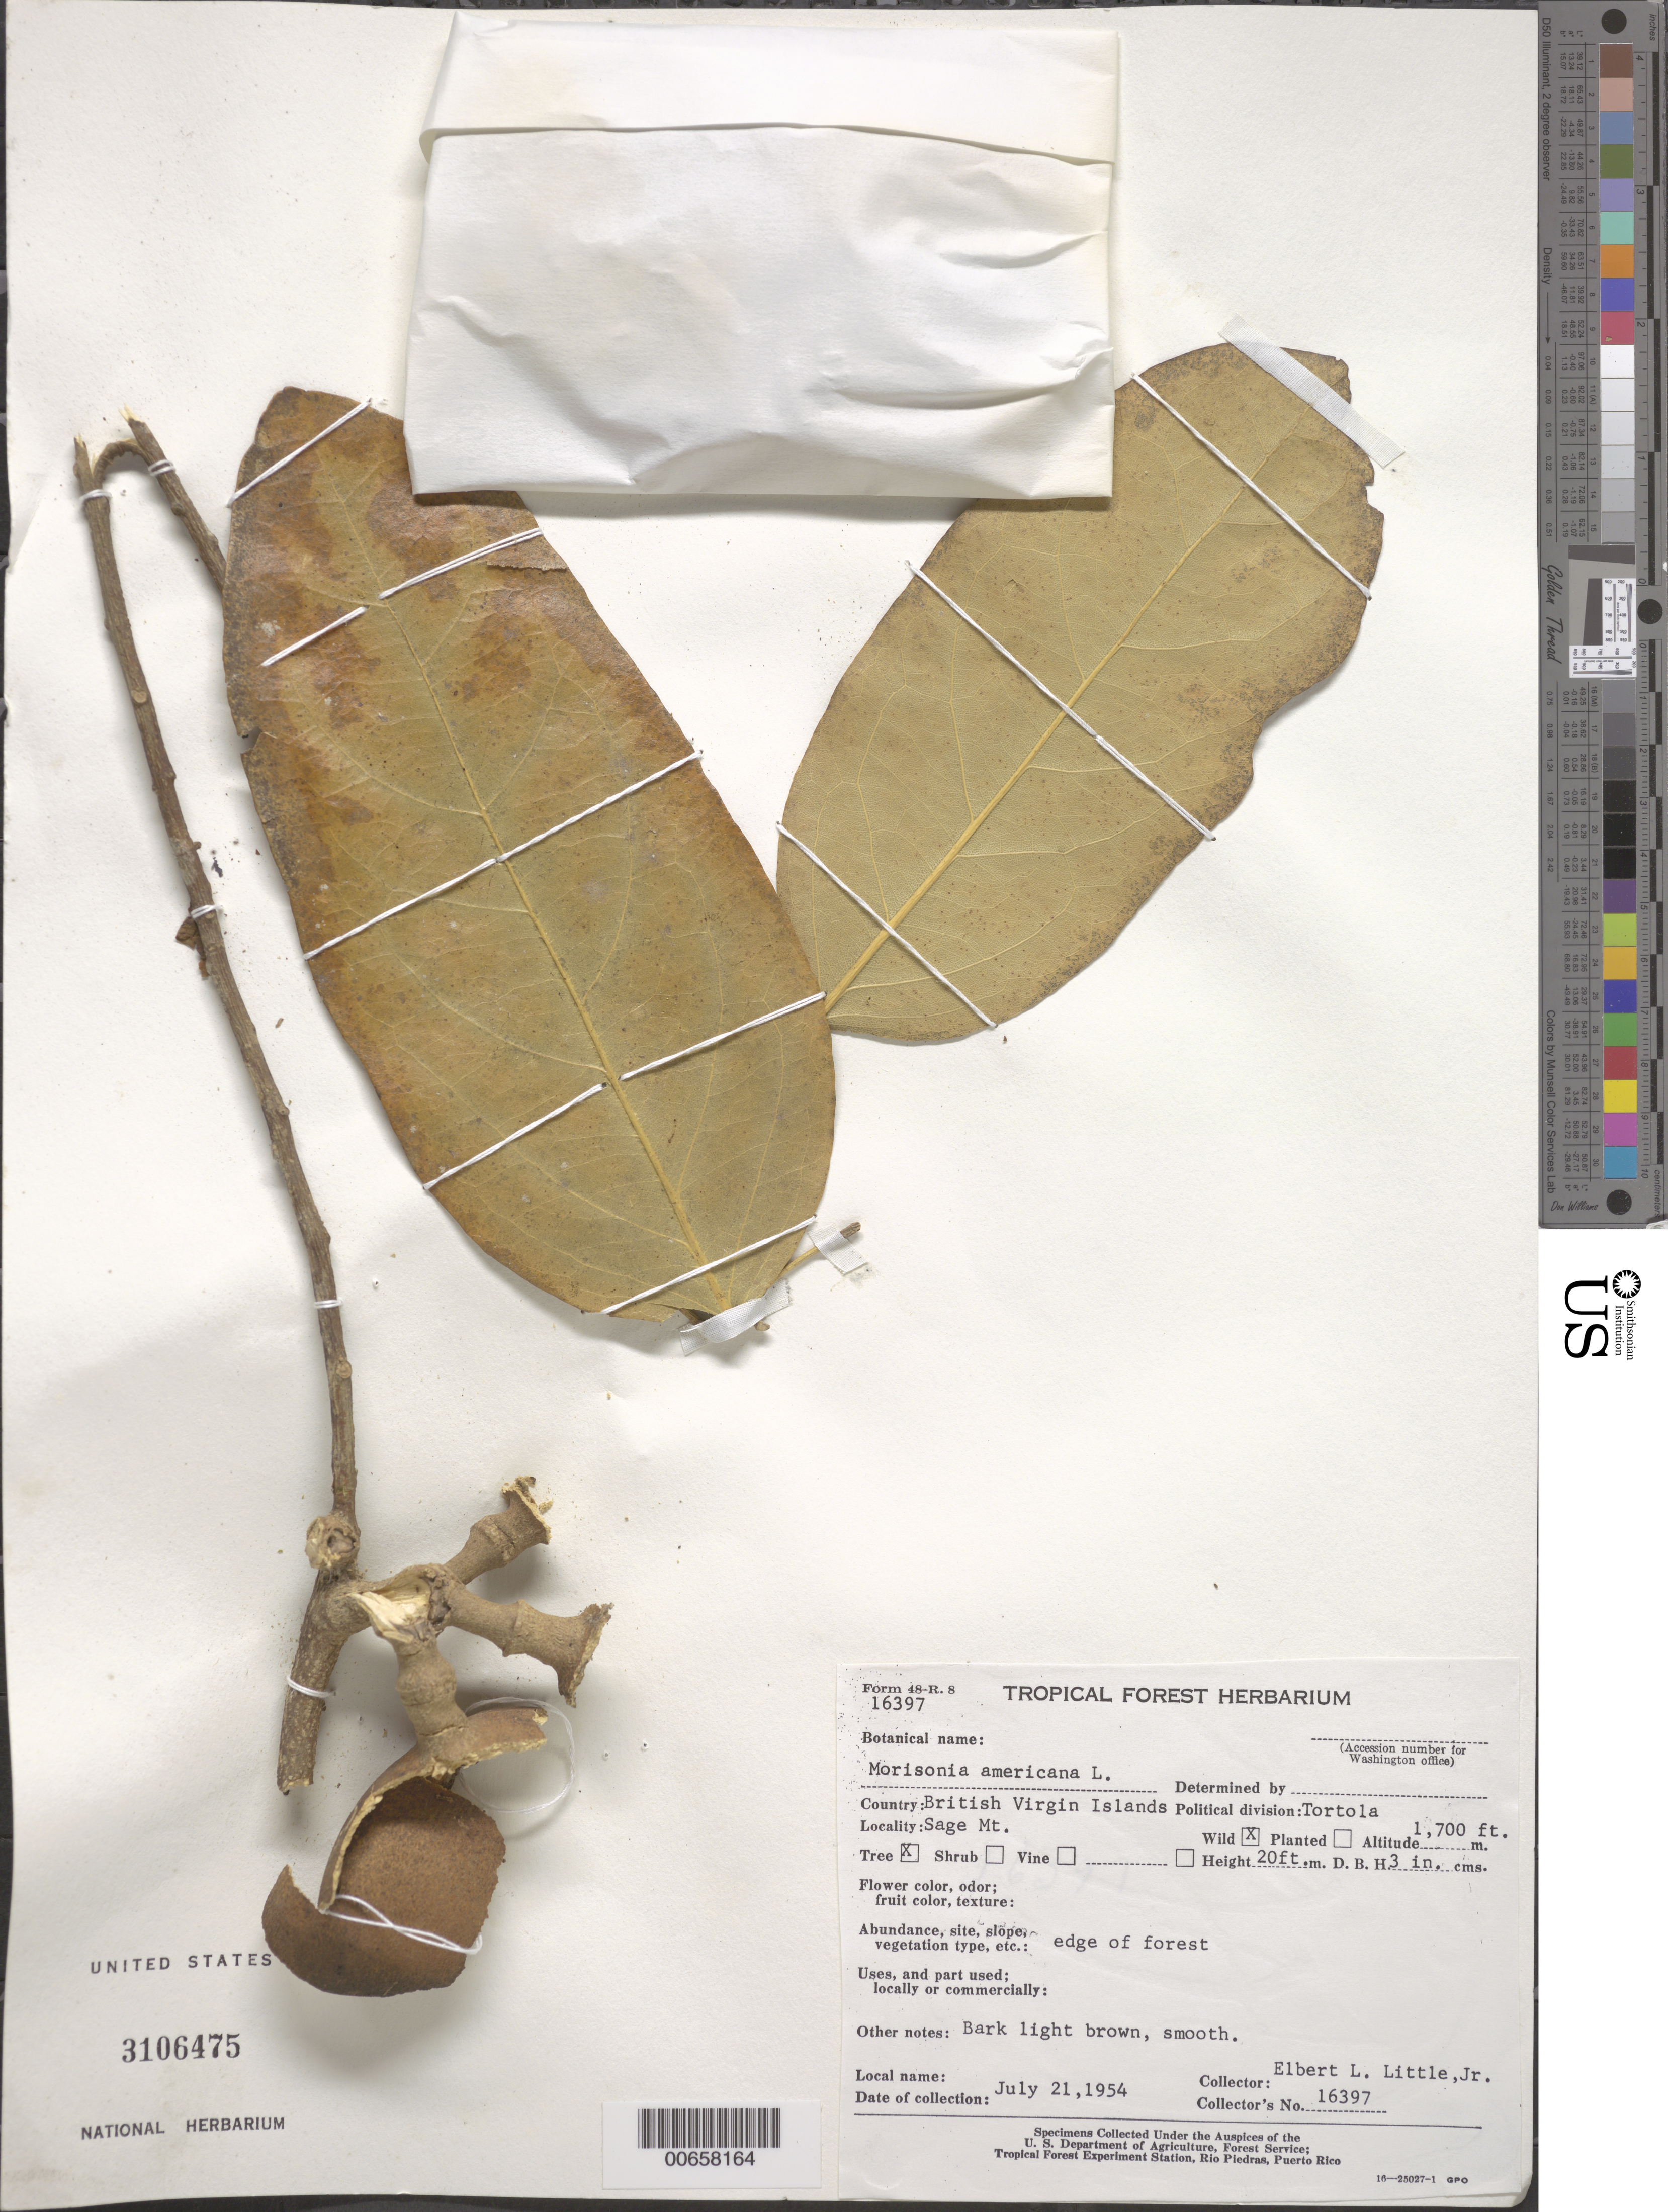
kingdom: Plantae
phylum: Tracheophyta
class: Magnoliopsida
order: Brassicales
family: Capparaceae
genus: Morisonia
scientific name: Morisonia americana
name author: L.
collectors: E. L. Little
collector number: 16397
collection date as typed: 21 Jul 1954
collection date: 1954-07-21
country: British Virgin Islands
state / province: Tortola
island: Tortola Island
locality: Sage Mt.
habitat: Edge of forest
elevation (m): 518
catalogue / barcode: US 3106475